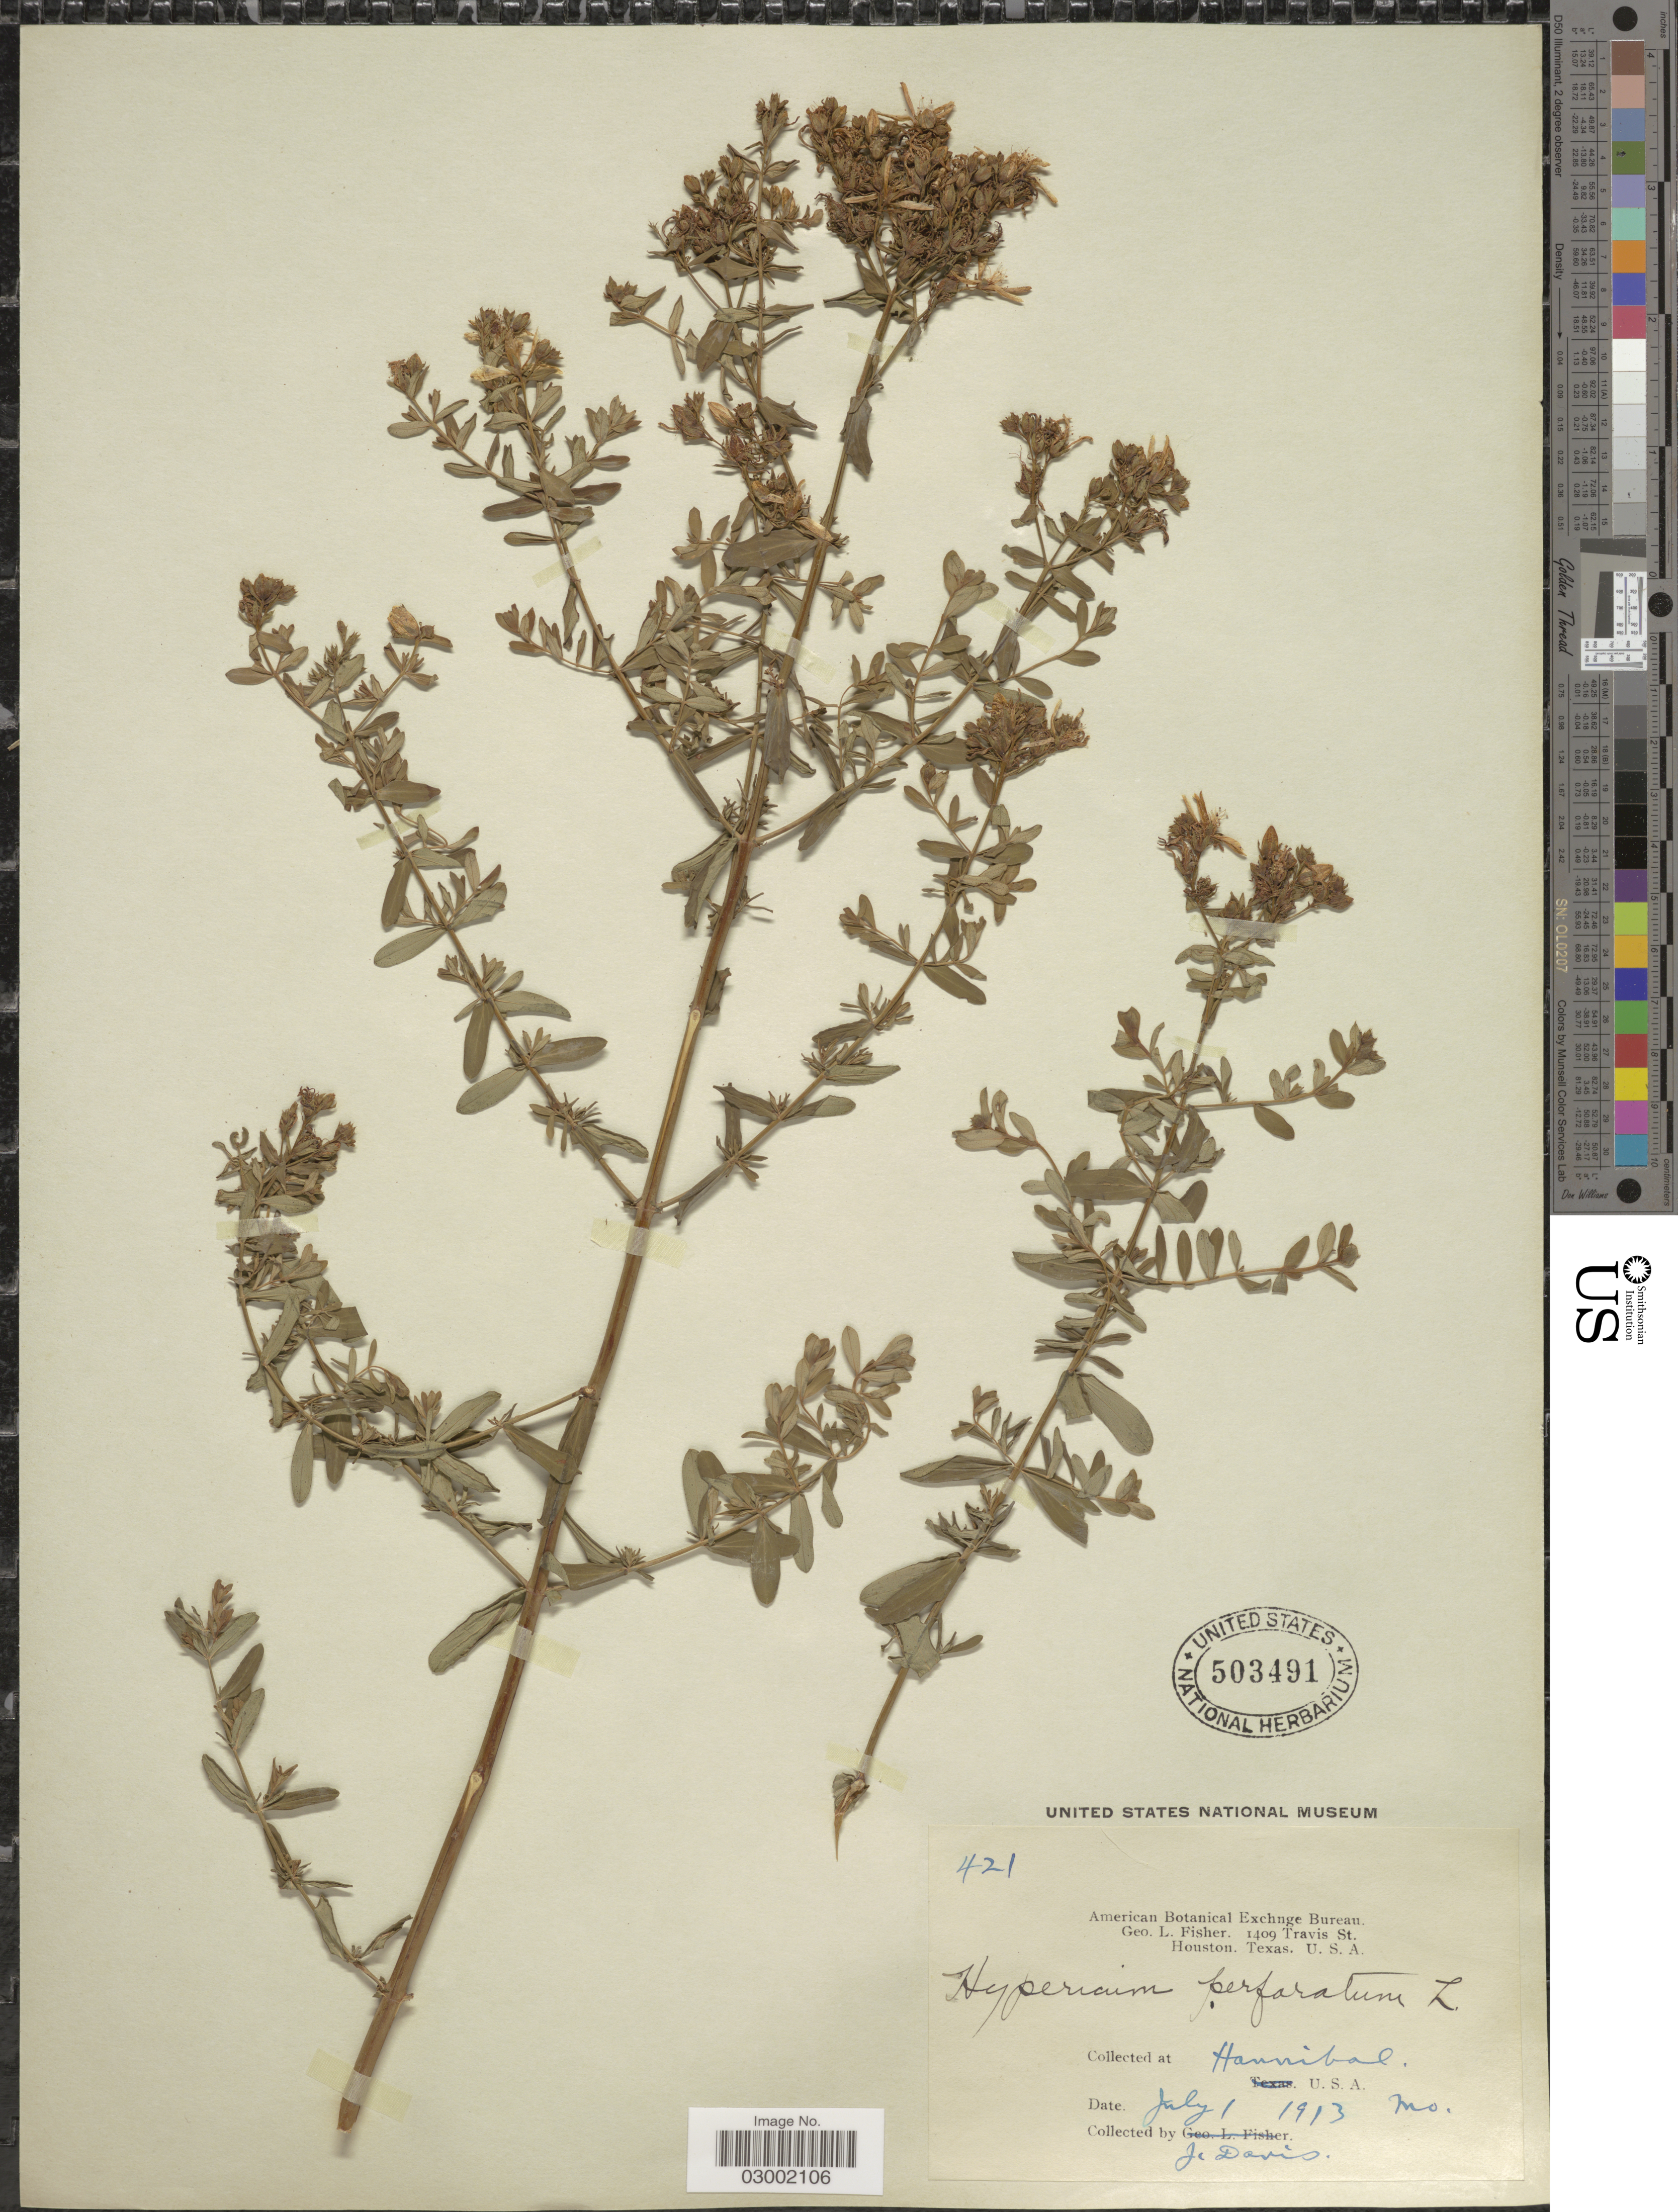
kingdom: Plantae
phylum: Tracheophyta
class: Magnoliopsida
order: Malpighiales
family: Hypericaceae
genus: Hypericum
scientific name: Hypericum perforatum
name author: L.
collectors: J. Davis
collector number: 421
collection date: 1913-07-01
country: United States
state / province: Missouri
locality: Hannibal, Mo.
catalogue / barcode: US 503491